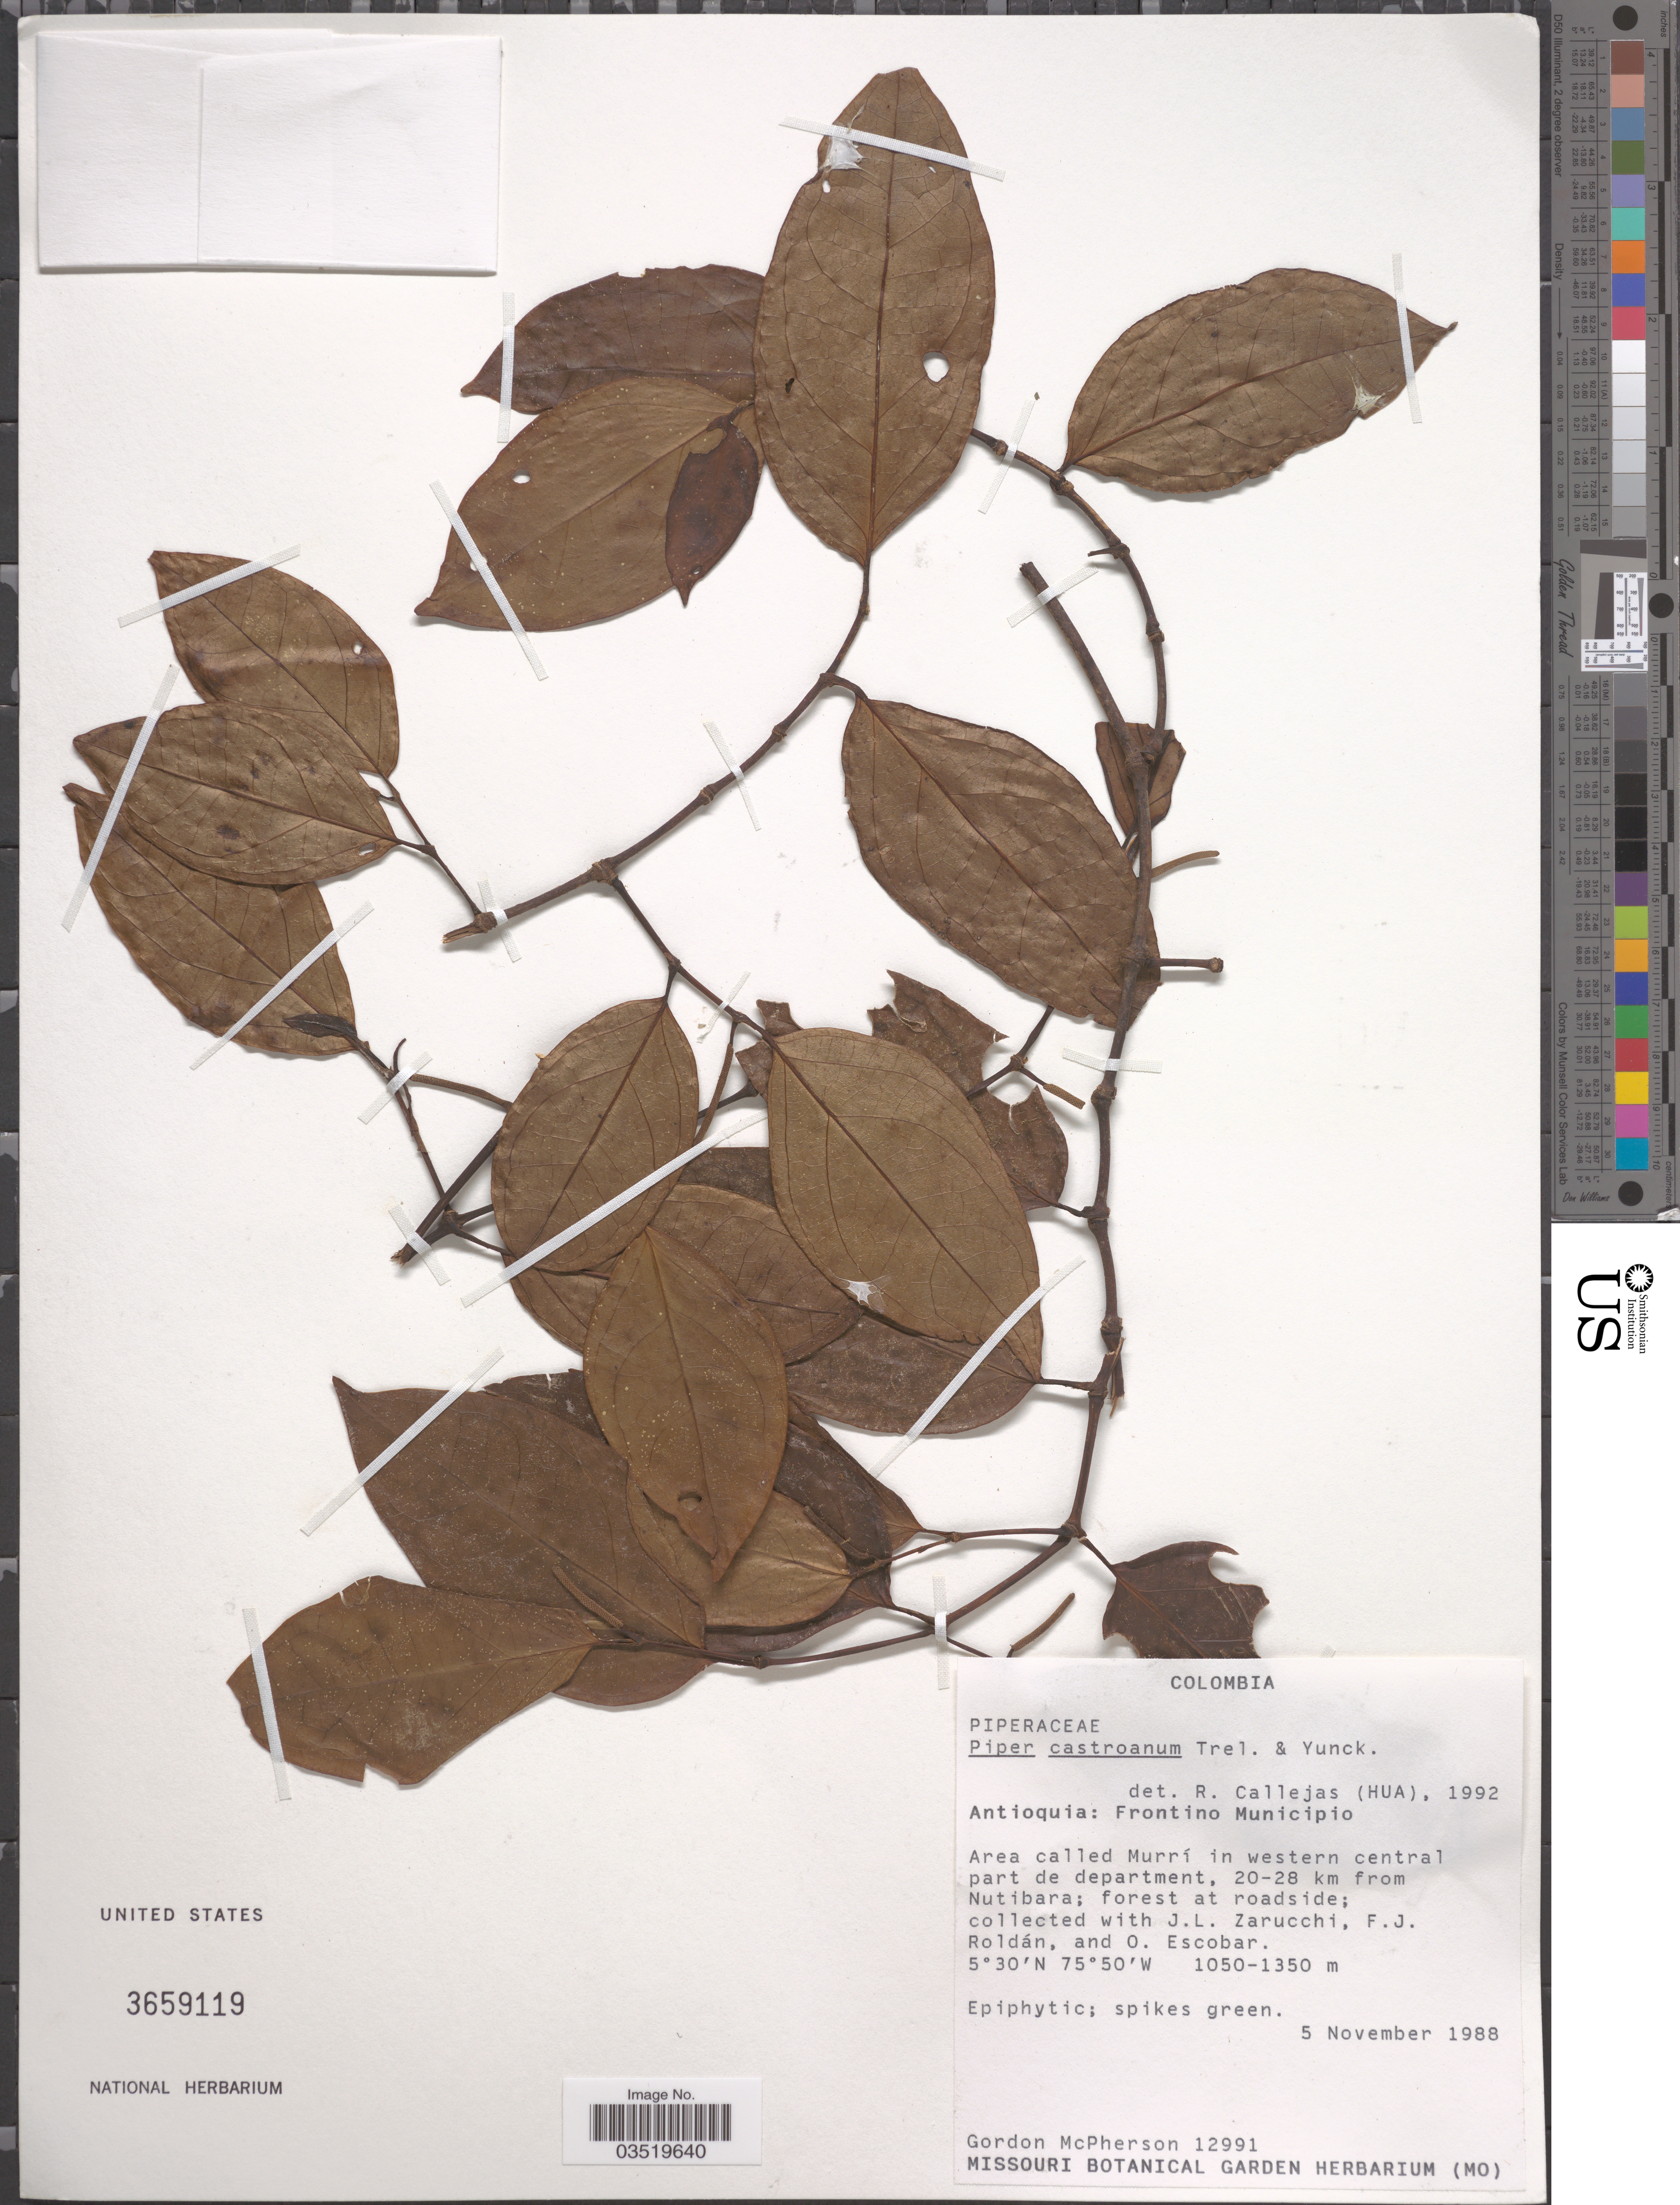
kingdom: Plantae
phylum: Tracheophyta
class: Magnoliopsida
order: Piperales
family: Piperaceae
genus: Piper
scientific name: Piper castroanum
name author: Trel. & Yunck.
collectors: G. McPherson, J. L. Zarucchi, F. J. Roldán & O. Escobar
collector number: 12991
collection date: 1988-11-05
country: Colombia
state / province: Antioquia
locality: Frontino Municipio. Area called Murrí in western central part de department, 20-28 km from Nutibara; forest at roadside.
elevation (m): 1050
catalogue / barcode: US 3659119